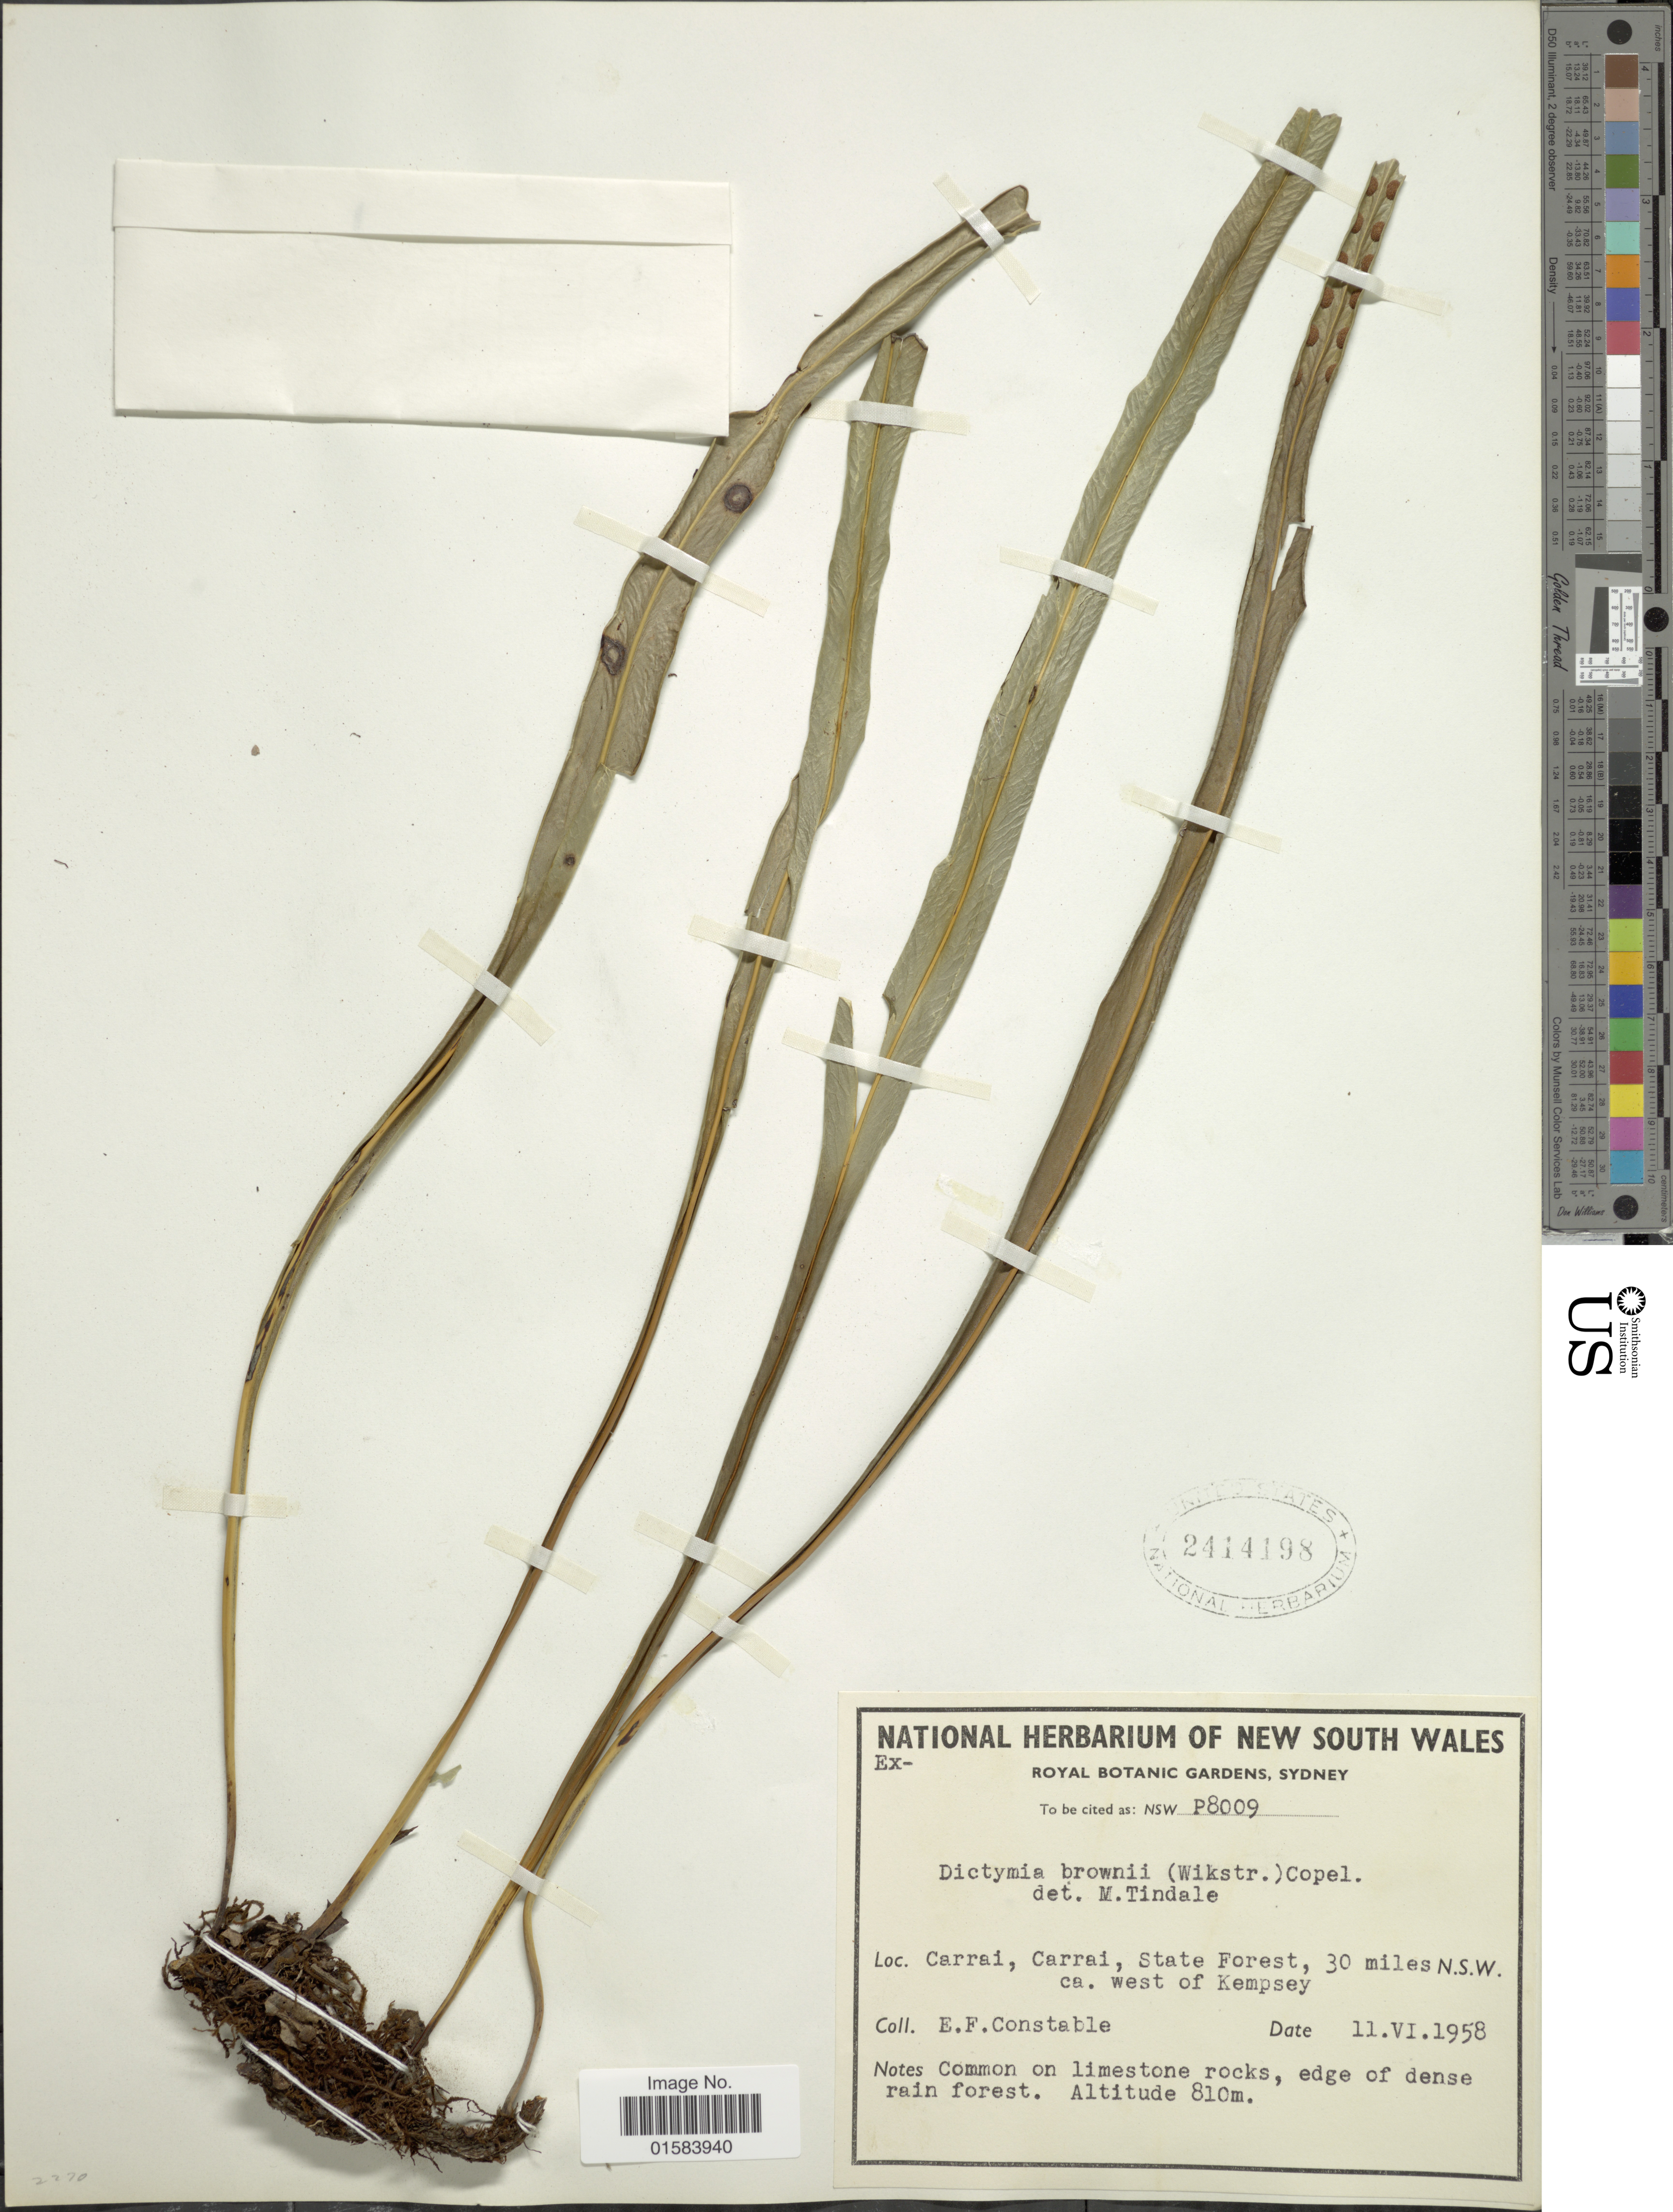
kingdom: Plantae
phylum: Tracheophyta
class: Polypodiopsida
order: Polypodiales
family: Polypodiaceae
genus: Dictymia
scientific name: Dictymia brownii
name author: (Wikstr.) Copel.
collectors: E. F. Constable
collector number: P8009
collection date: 1958-06-11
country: Australia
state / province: New South Wales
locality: Carrai, carrai, State Forest, 30 miles ca. west of Kempsey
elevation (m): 810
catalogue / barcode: US 2414198